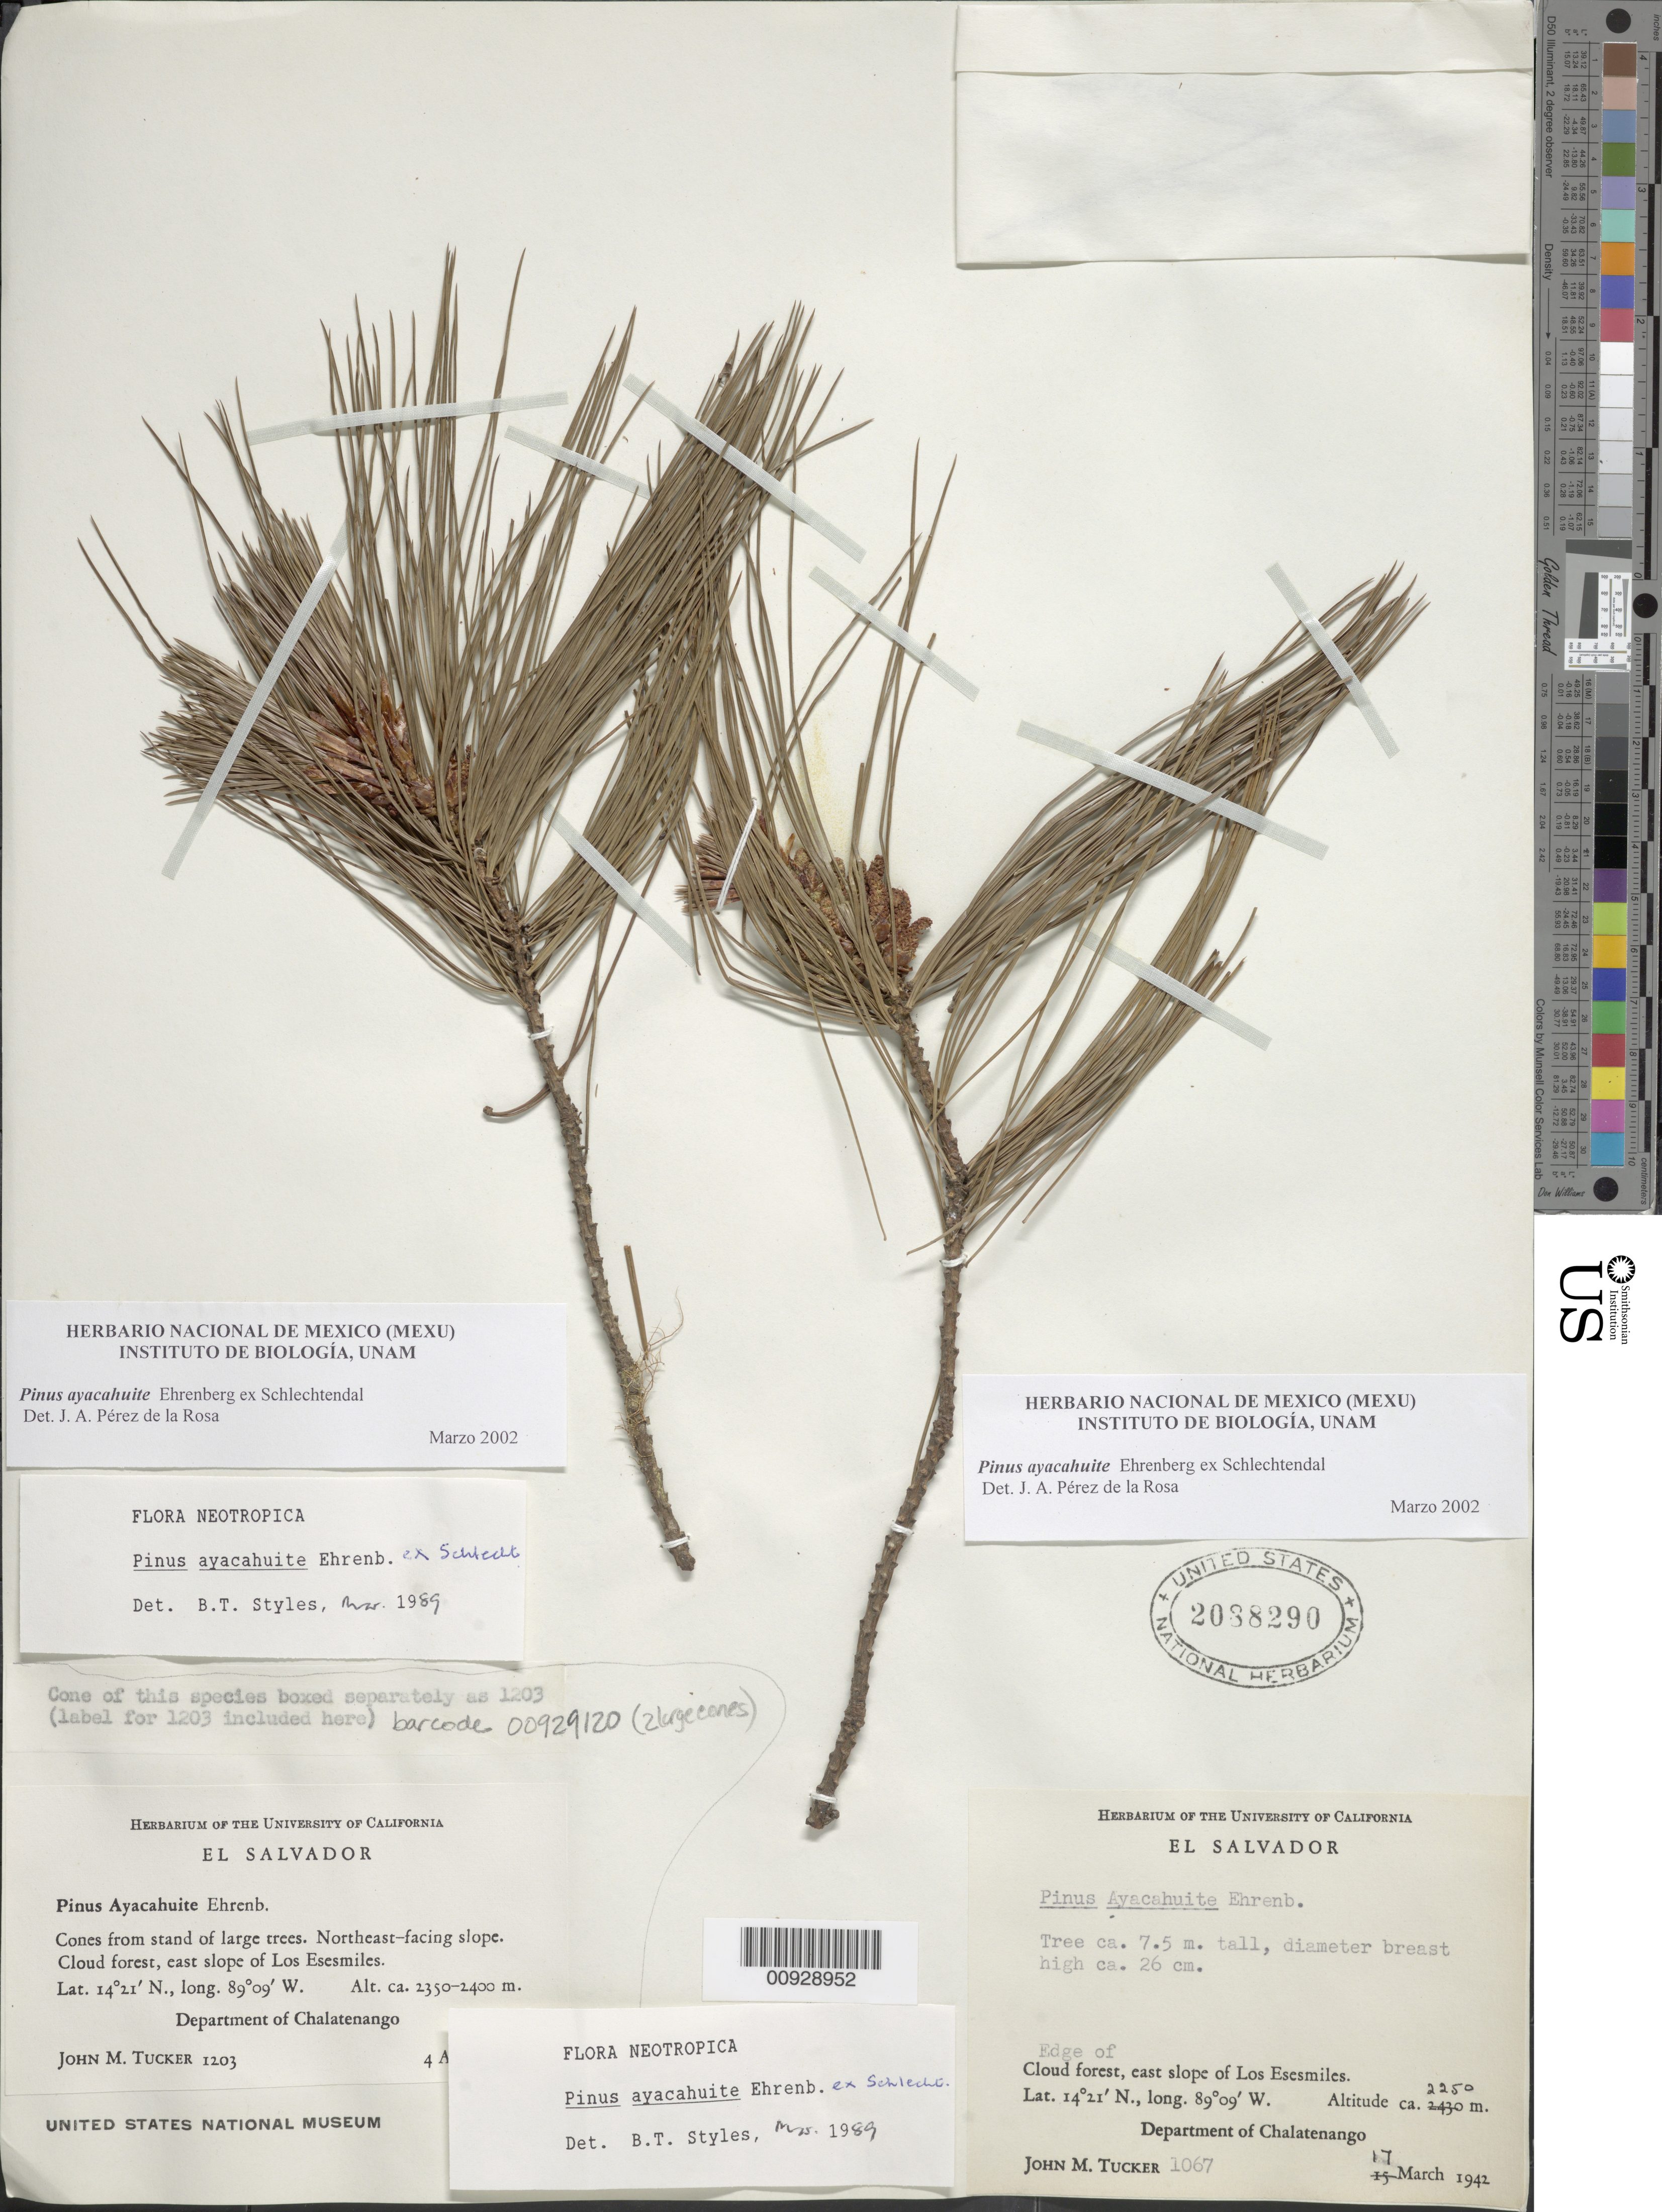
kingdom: Plantae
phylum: Tracheophyta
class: Pinopsida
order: Pinales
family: Pinaceae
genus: Pinus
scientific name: Pinus ayacahuite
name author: Ehrenb. ex Schltdl.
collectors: J. M. Tucker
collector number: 1067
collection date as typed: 17 Mar 1942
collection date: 1942-03-17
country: El Salvador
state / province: Chalatenango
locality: East slope of Los Esesmiles.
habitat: Edge of cloud forest.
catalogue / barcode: US 2088290